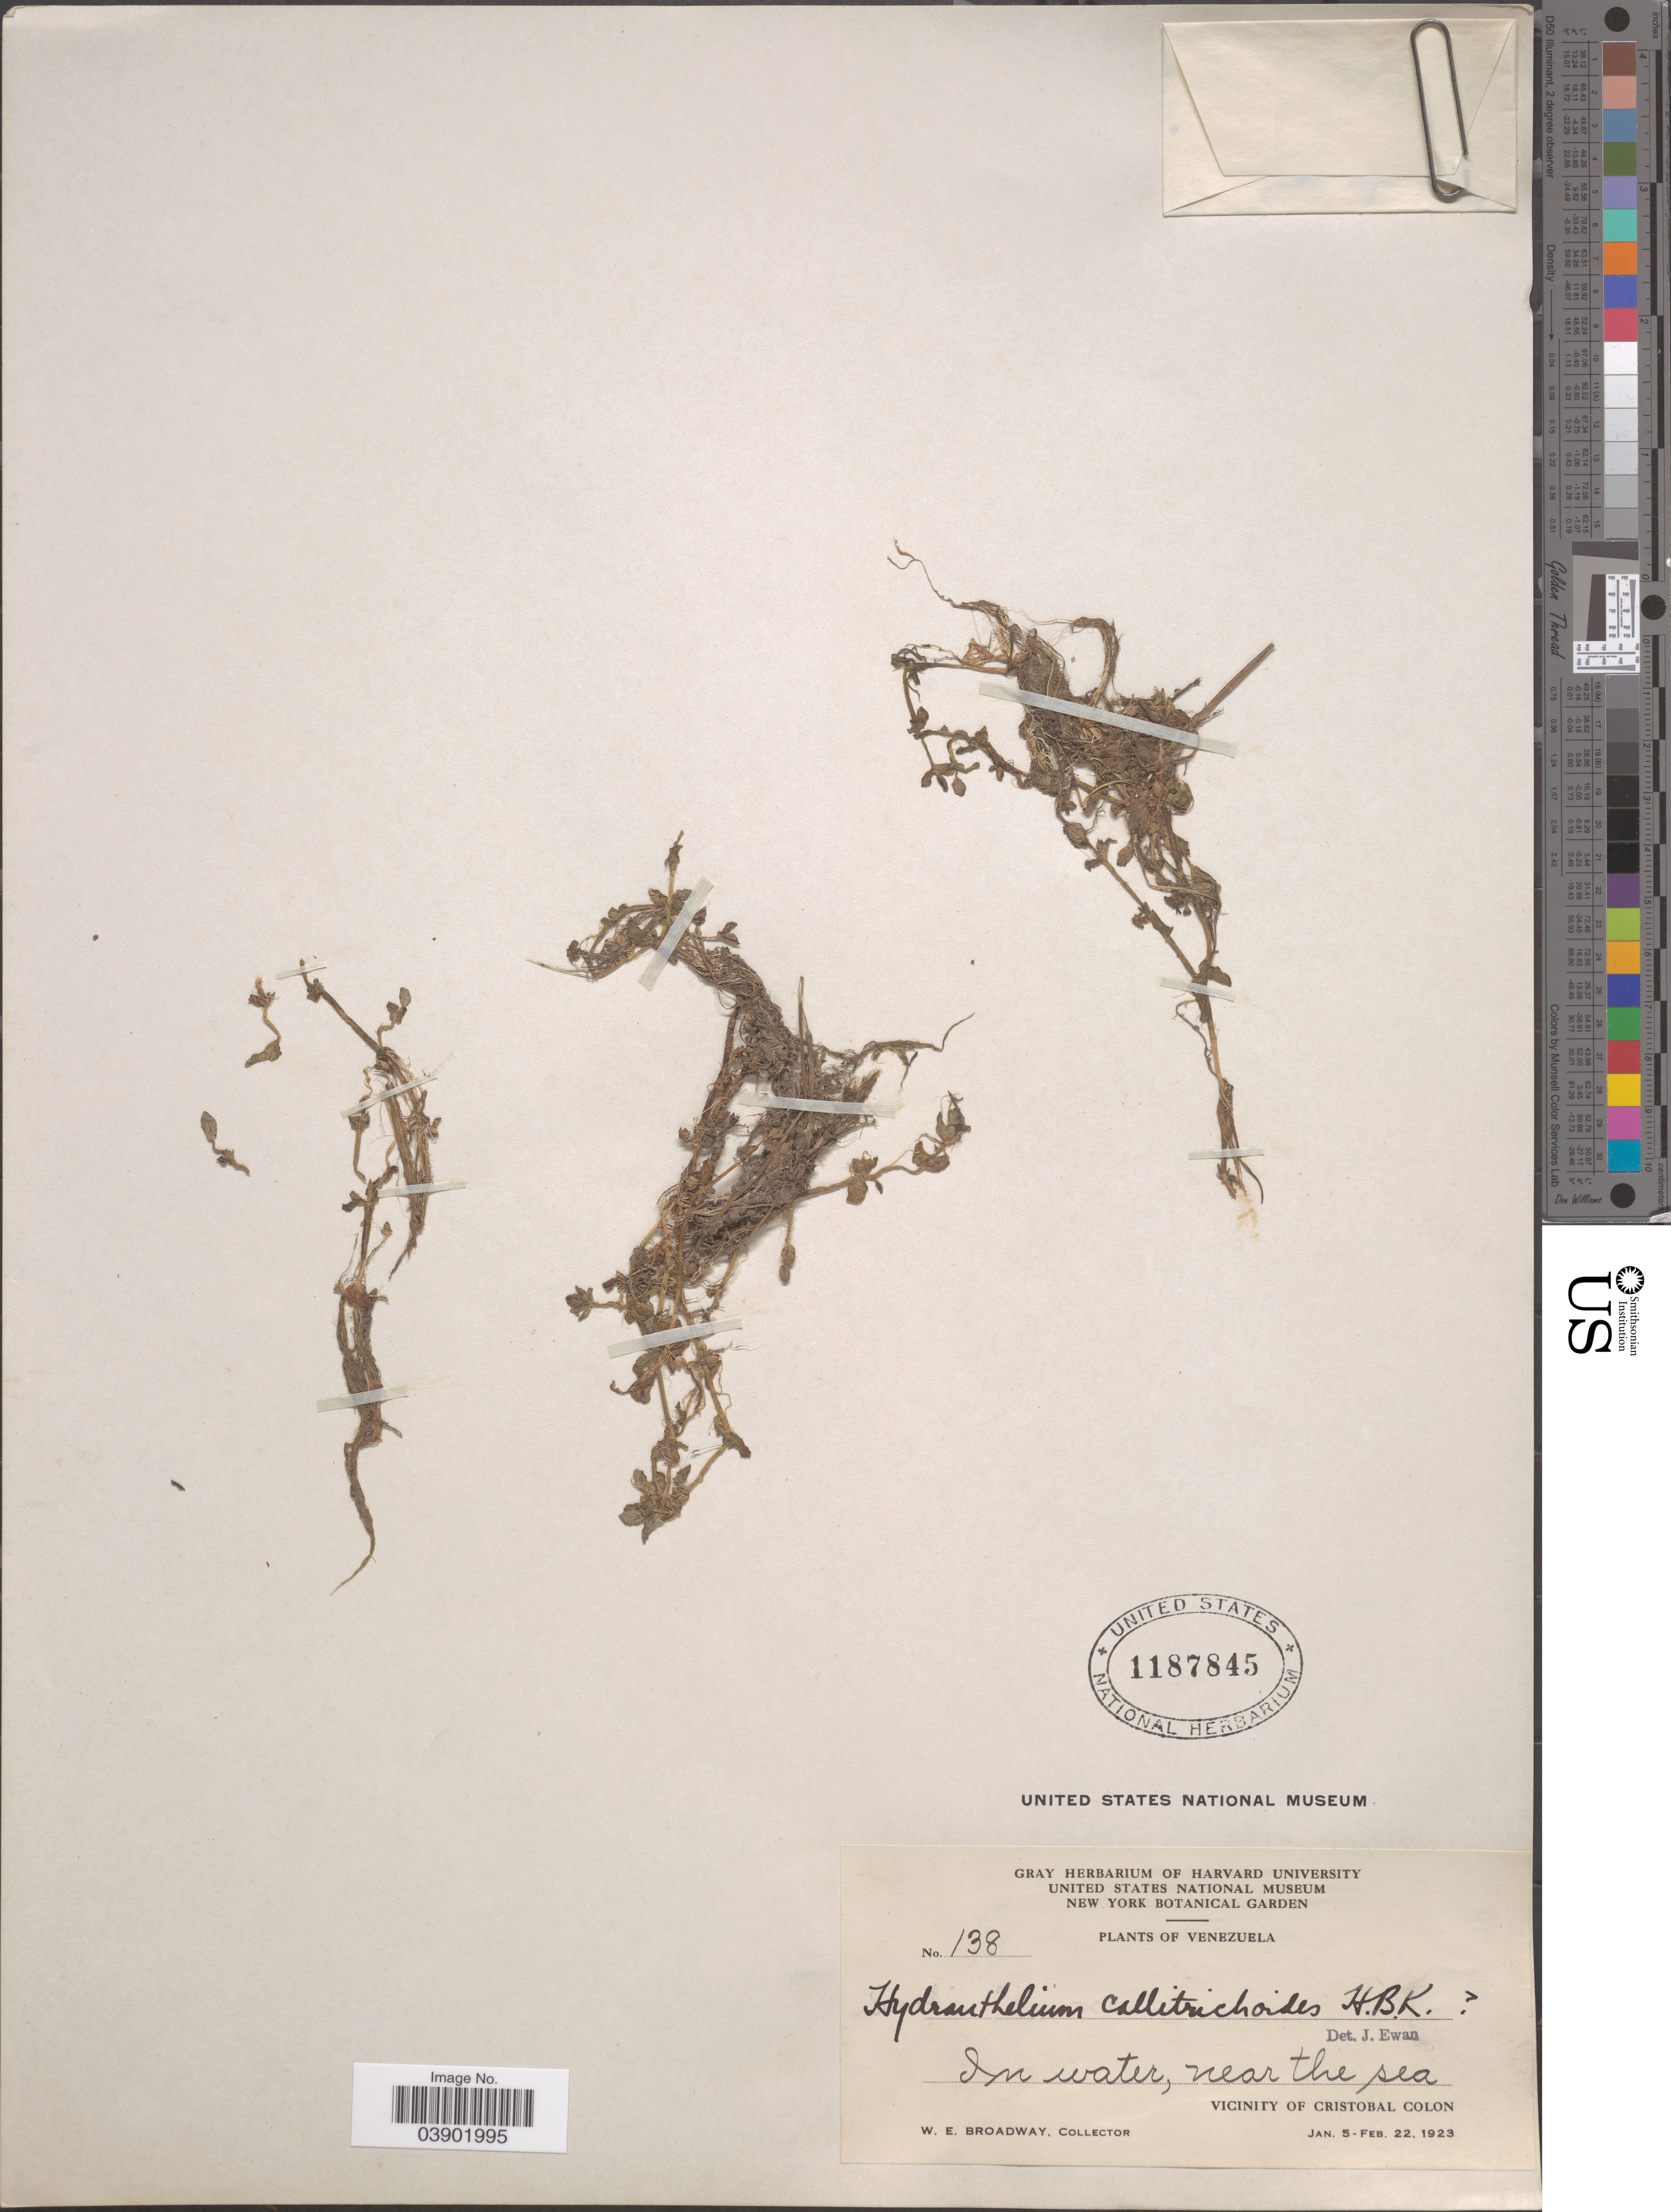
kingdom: Plantae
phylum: Tracheophyta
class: Magnoliopsida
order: Lamiales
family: Plantaginaceae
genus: Bacopa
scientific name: Bacopa callitrichoides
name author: (Kunth) Pennell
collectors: W. E. Broadway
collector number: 138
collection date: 1923-01-05/1923-02-22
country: Venezuela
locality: Vicinity of Cristobal Colon.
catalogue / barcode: US 1187845